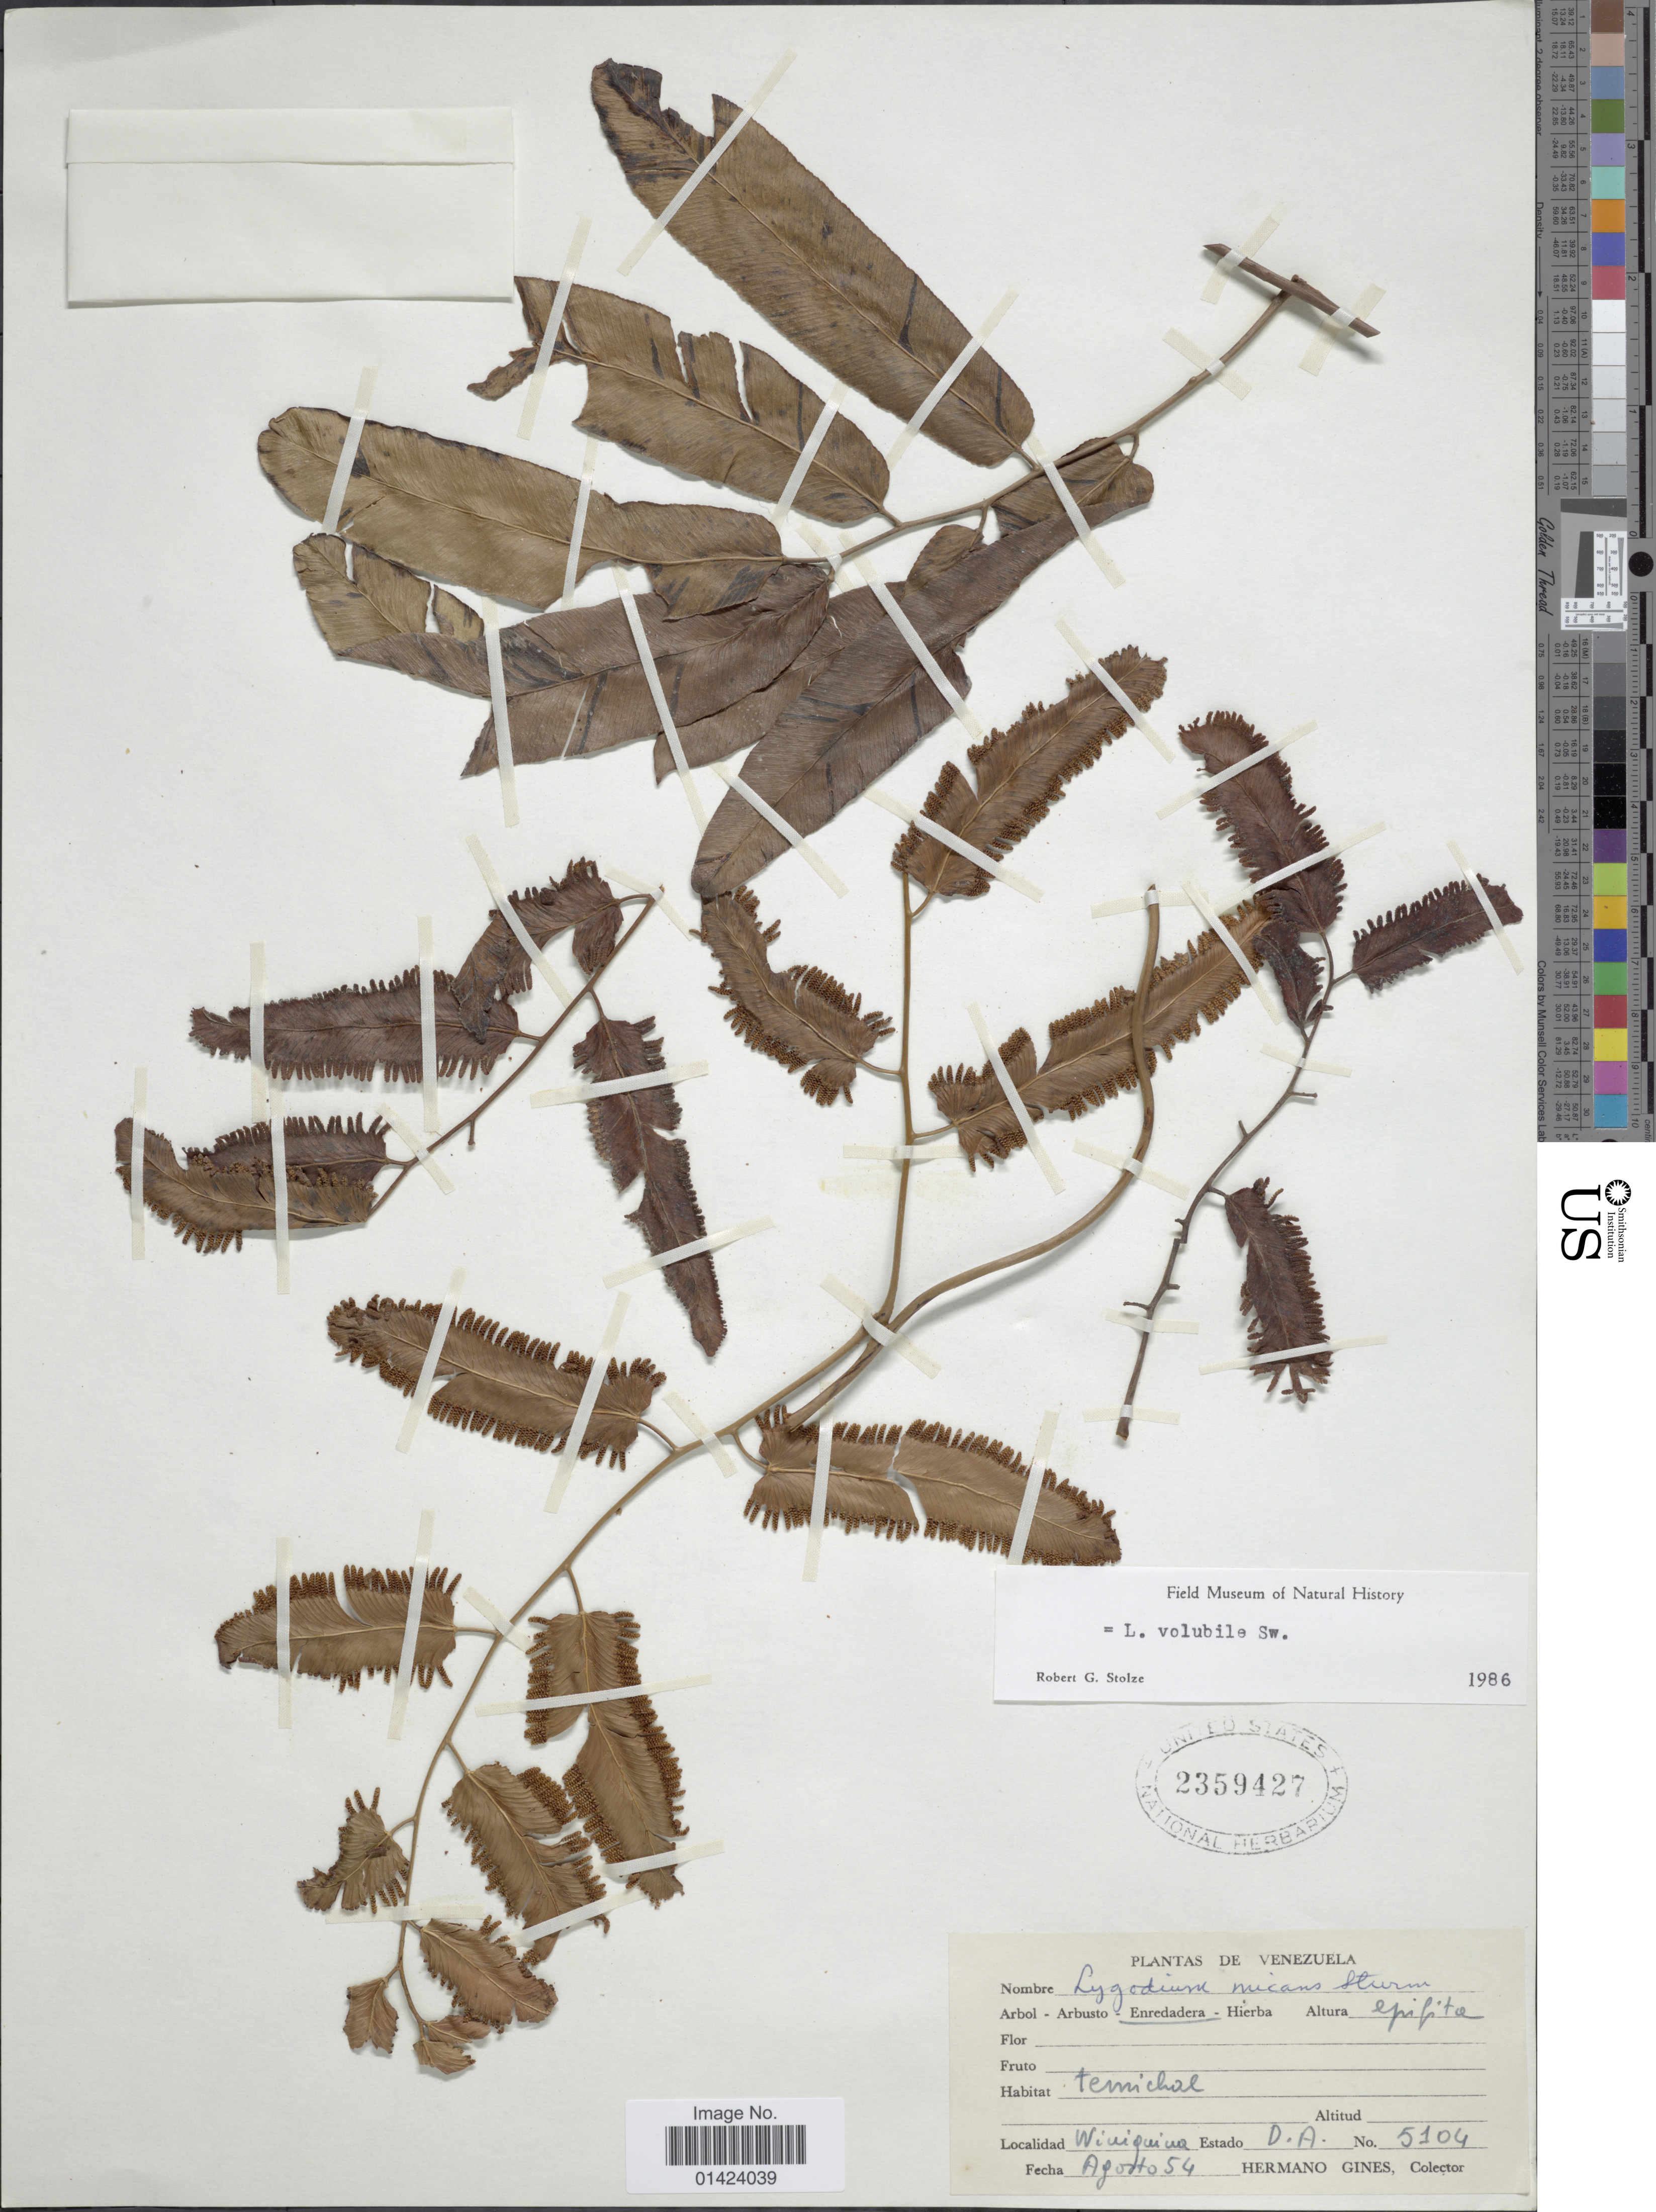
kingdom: Plantae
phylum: Tracheophyta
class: Polypodiopsida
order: Schizaeales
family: Lygodiaceae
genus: Lygodium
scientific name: Lygodium volubile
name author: Sw.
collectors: Bro. Gines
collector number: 5104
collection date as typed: Transcribed d/m/y: /8/54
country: Venezuela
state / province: Delta Amacuro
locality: Wiuiquina, Estado D.A. [State of Delta Amacuro]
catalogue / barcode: US 2359427